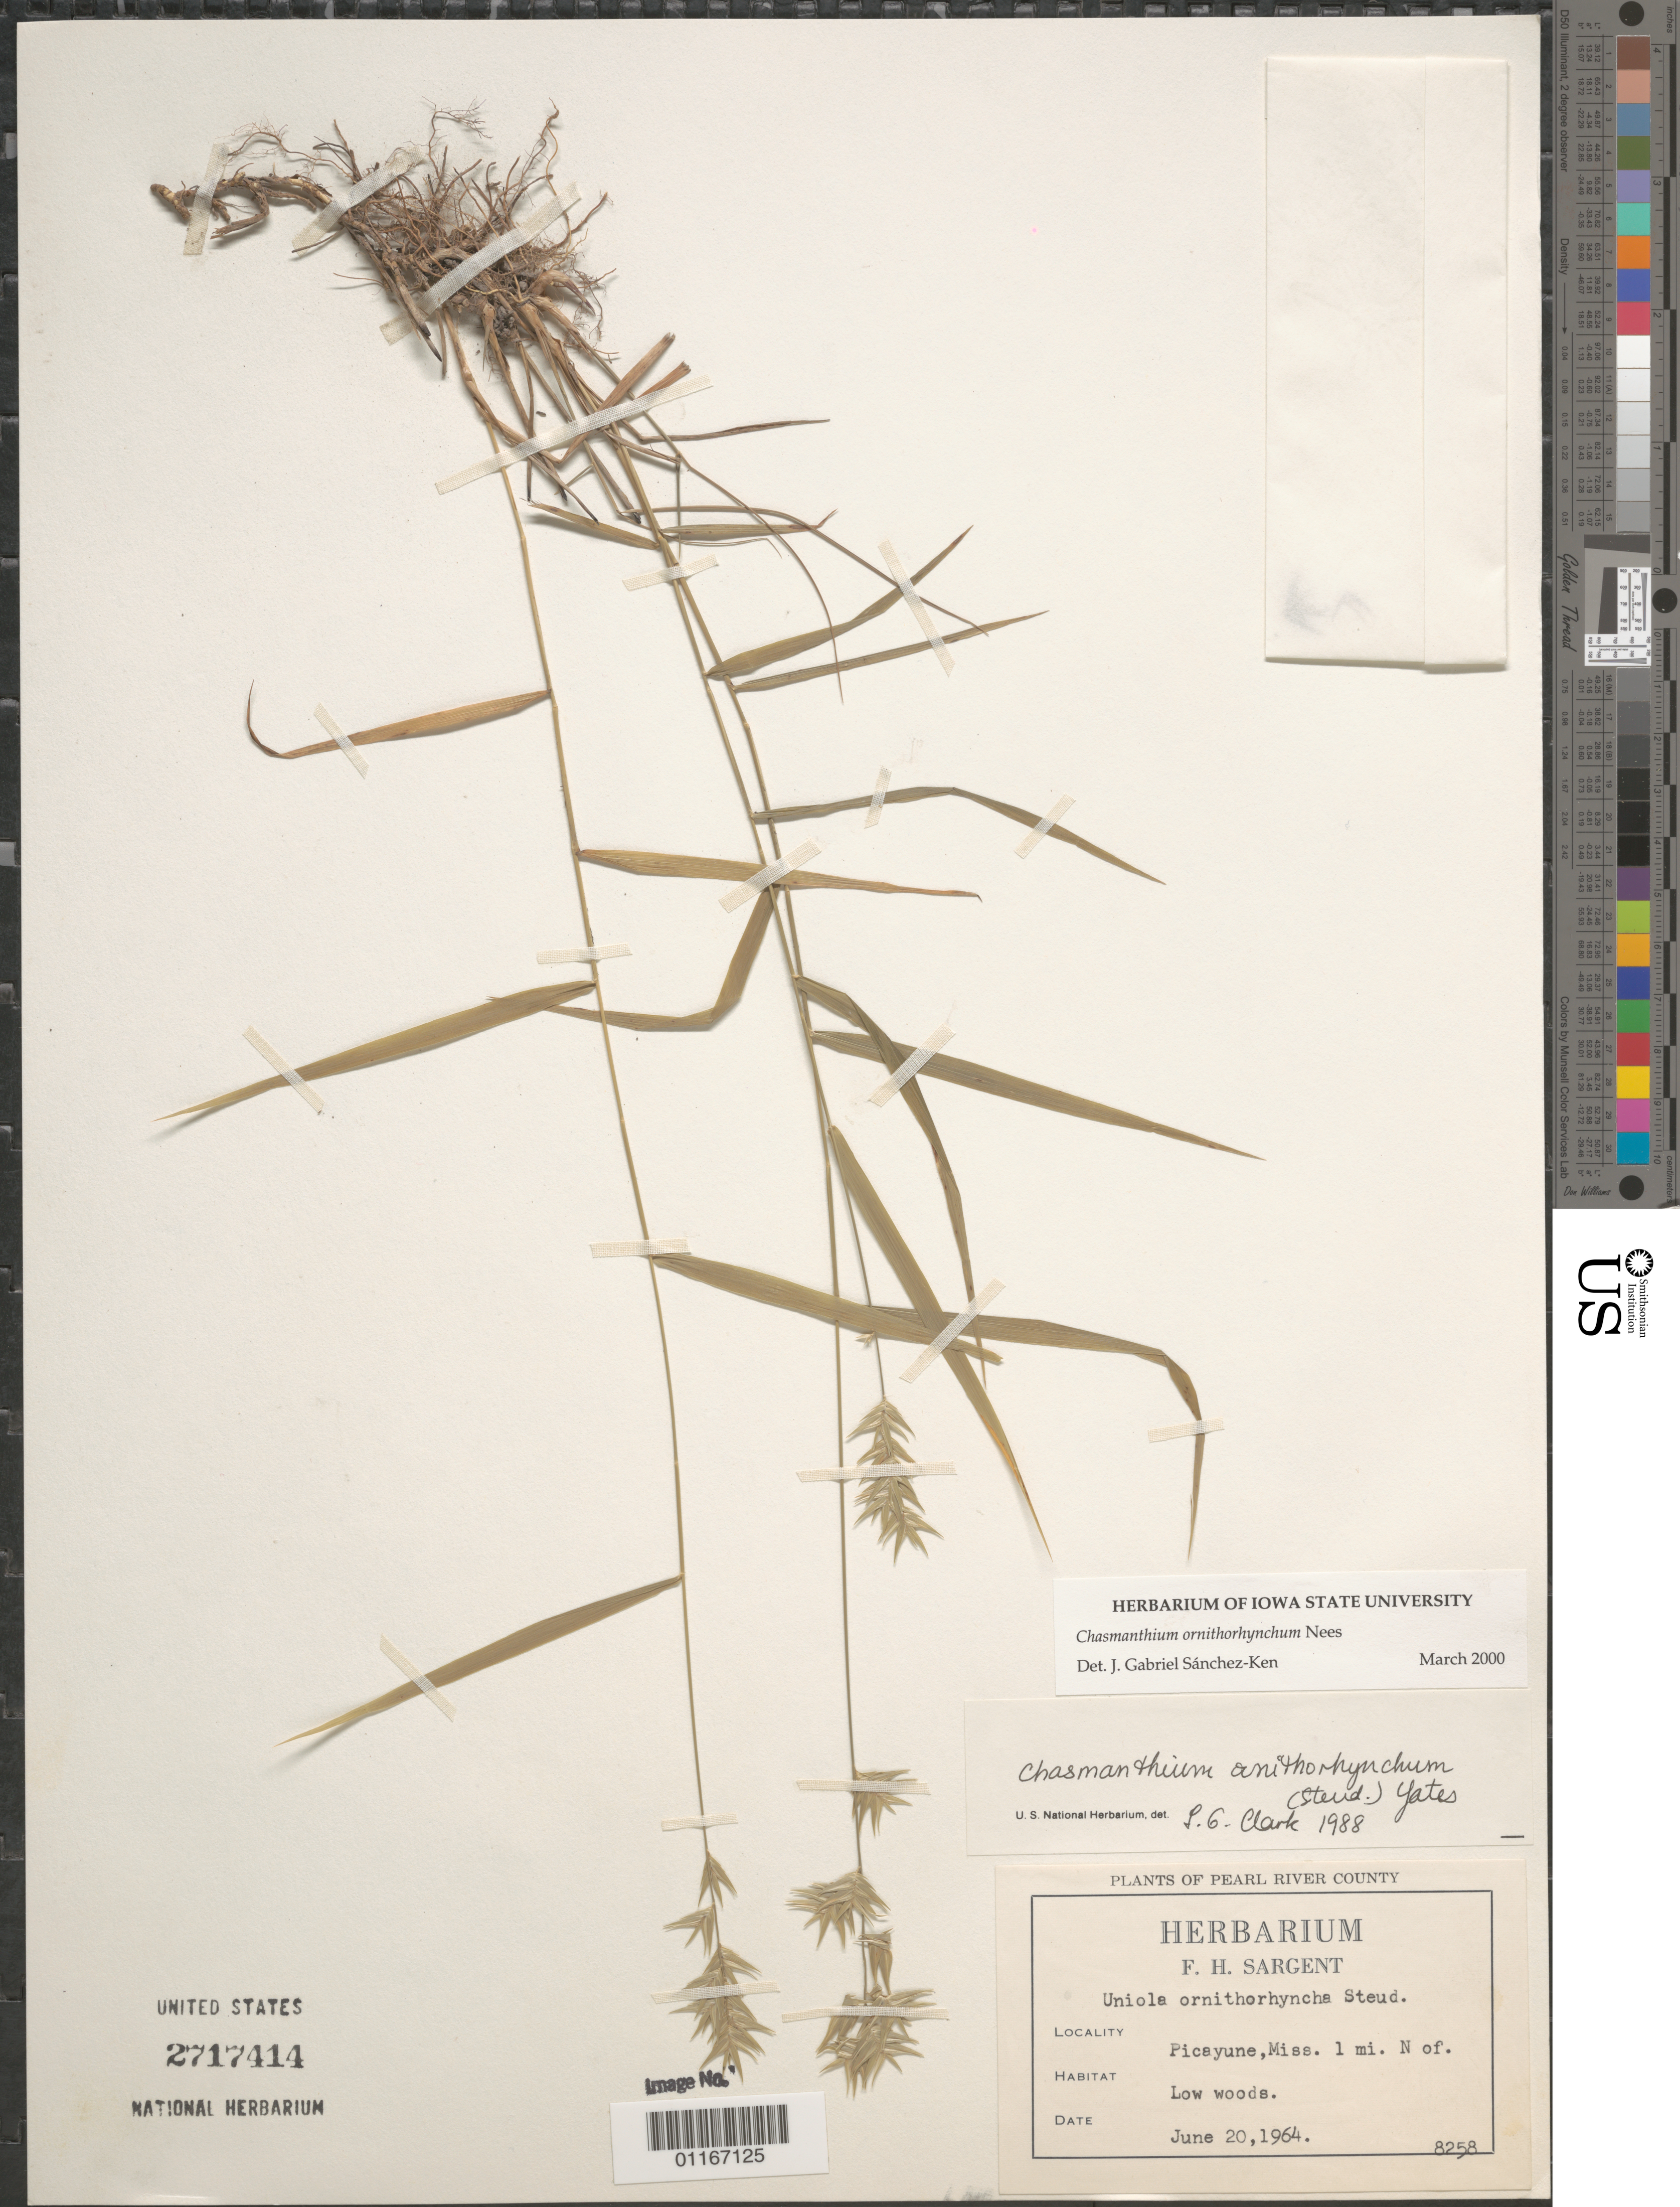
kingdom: Plantae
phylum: Tracheophyta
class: Liliopsida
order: Poales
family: Poaceae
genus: Chasmanthium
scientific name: Chasmanthium ornithorhynchum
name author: Nees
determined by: Sánchez-Ken, J. G.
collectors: F. H. Sargent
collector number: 8258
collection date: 1964-06-20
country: United States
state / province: Mississippi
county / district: Pearl River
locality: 1 mile north of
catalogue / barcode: US 2717414